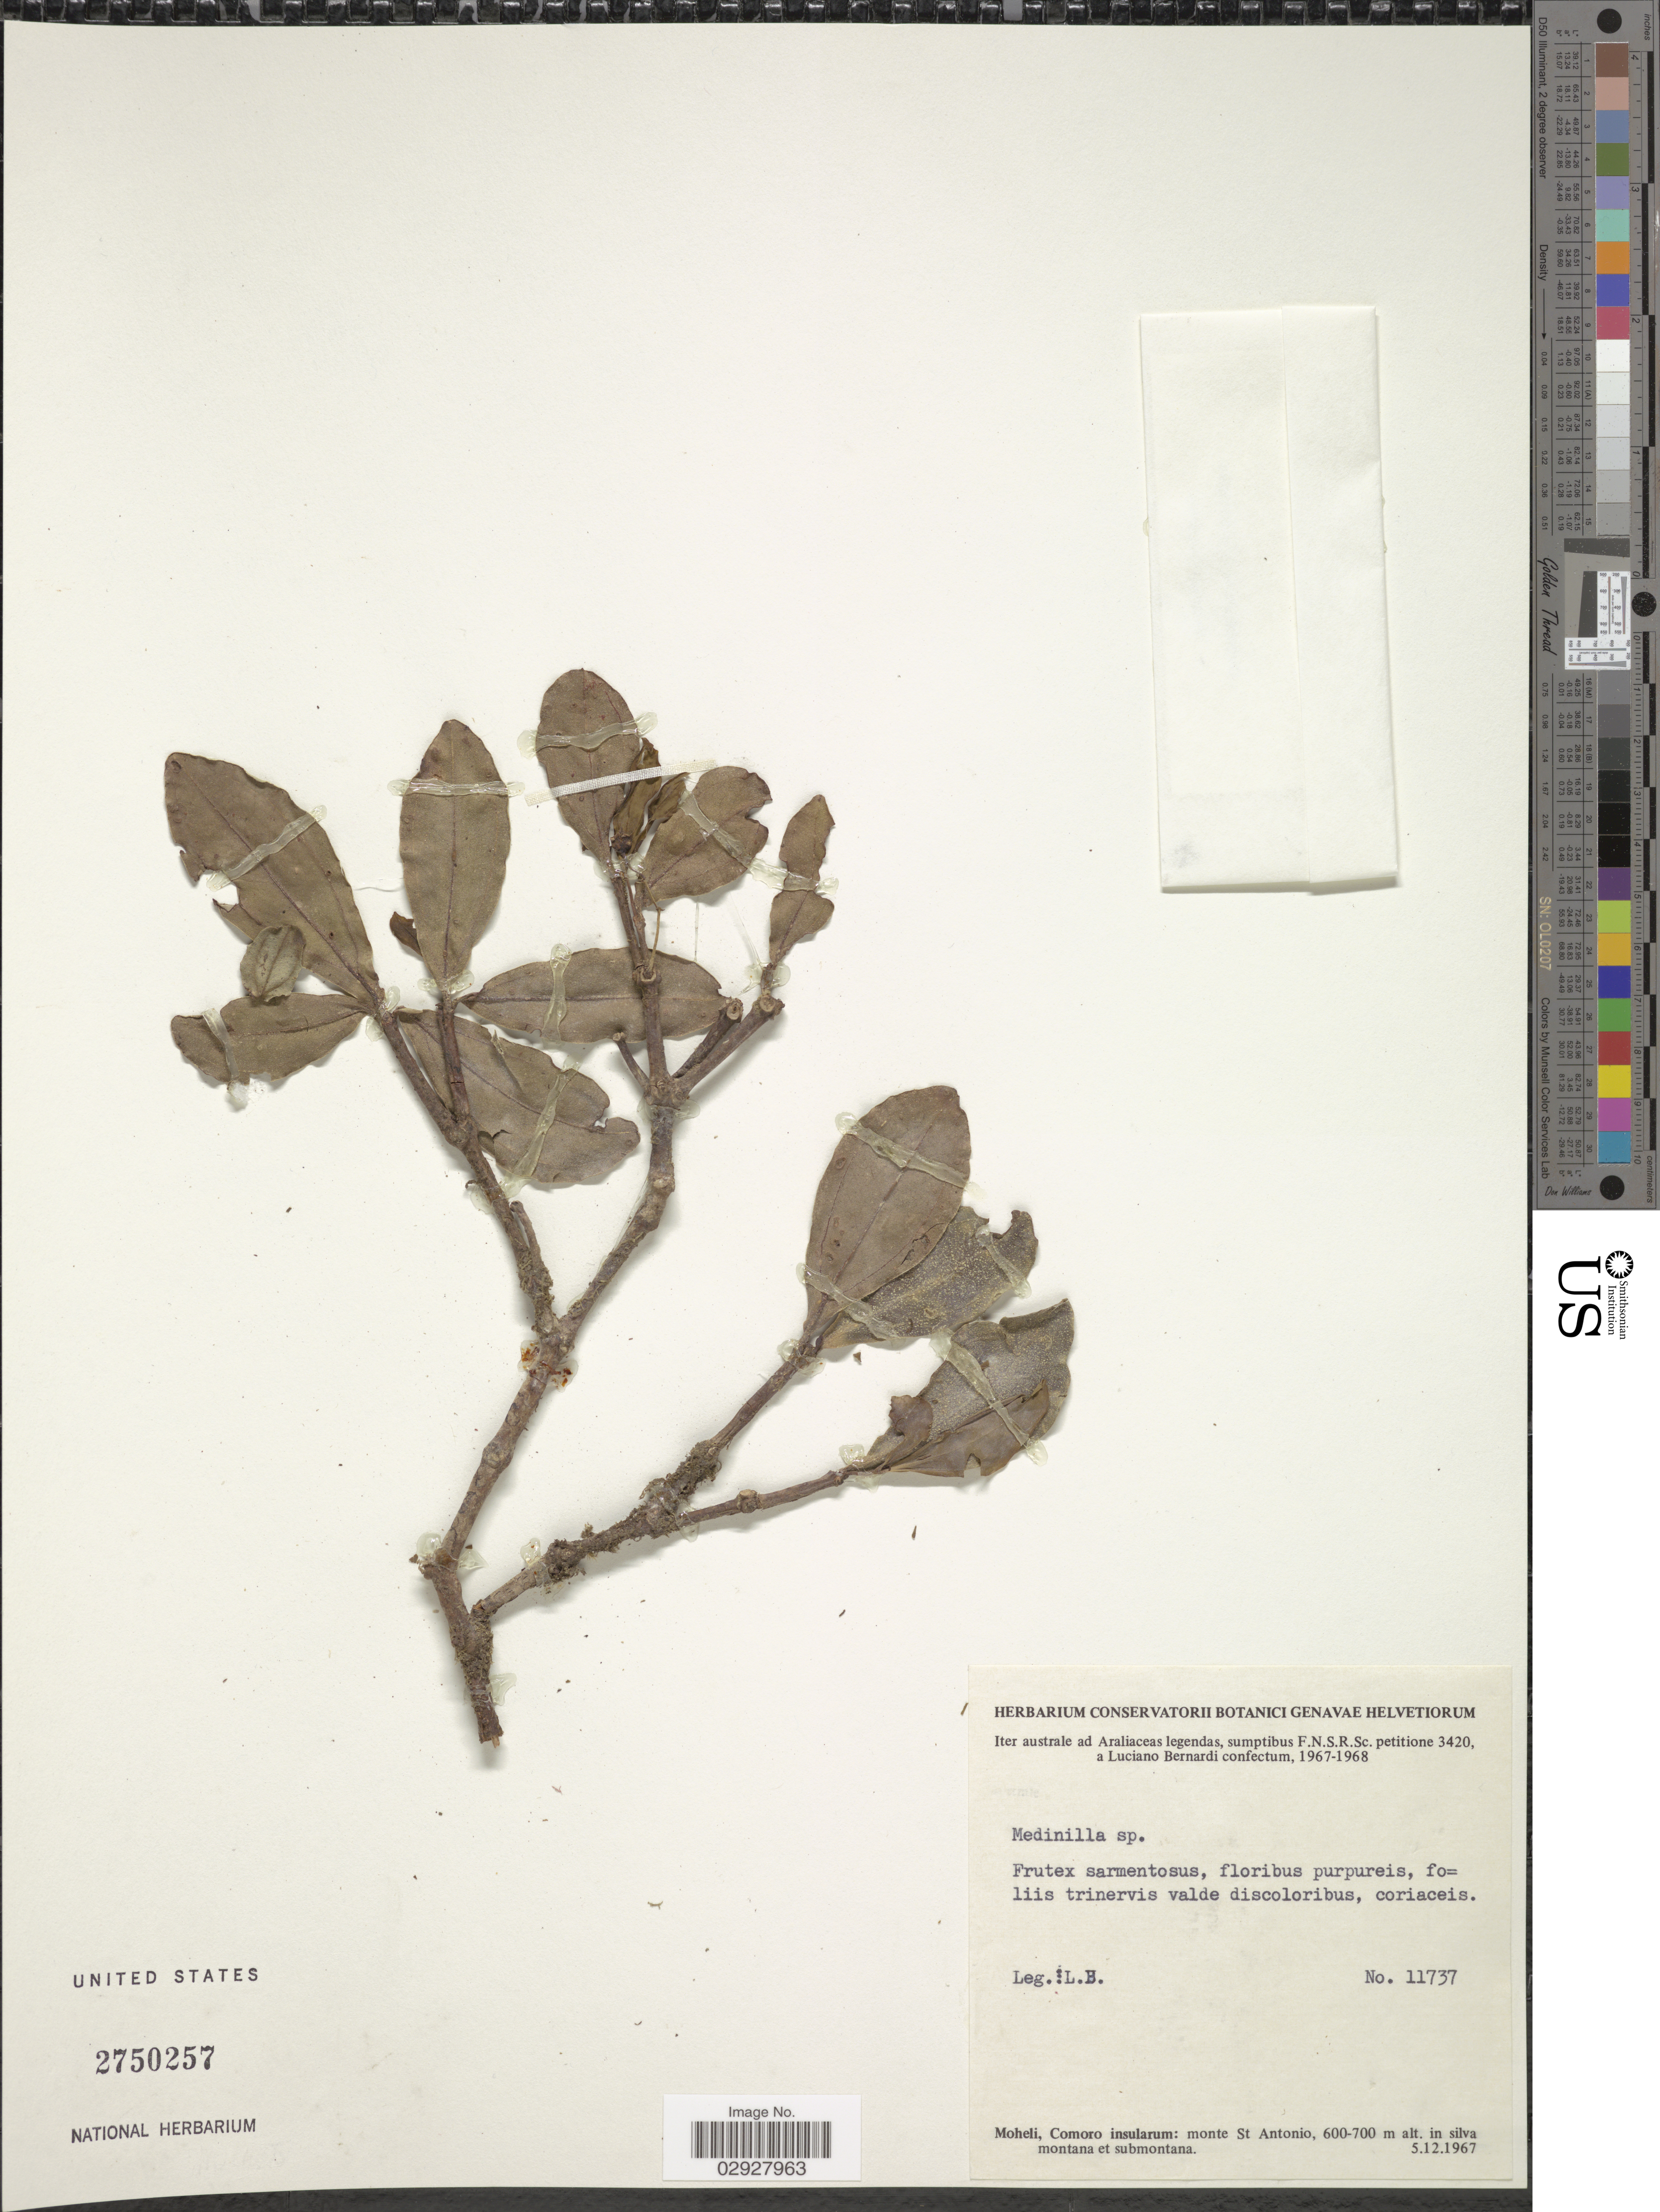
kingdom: Plantae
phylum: Tracheophyta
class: Magnoliopsida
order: Myrtales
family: Melastomataceae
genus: Medinilla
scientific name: Medinilla sp.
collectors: L. Bernardi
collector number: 11737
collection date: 1967-12-05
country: Comoros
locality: Moheli, Comoro insularum: monte St Antonio.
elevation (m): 600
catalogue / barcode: US 2750257